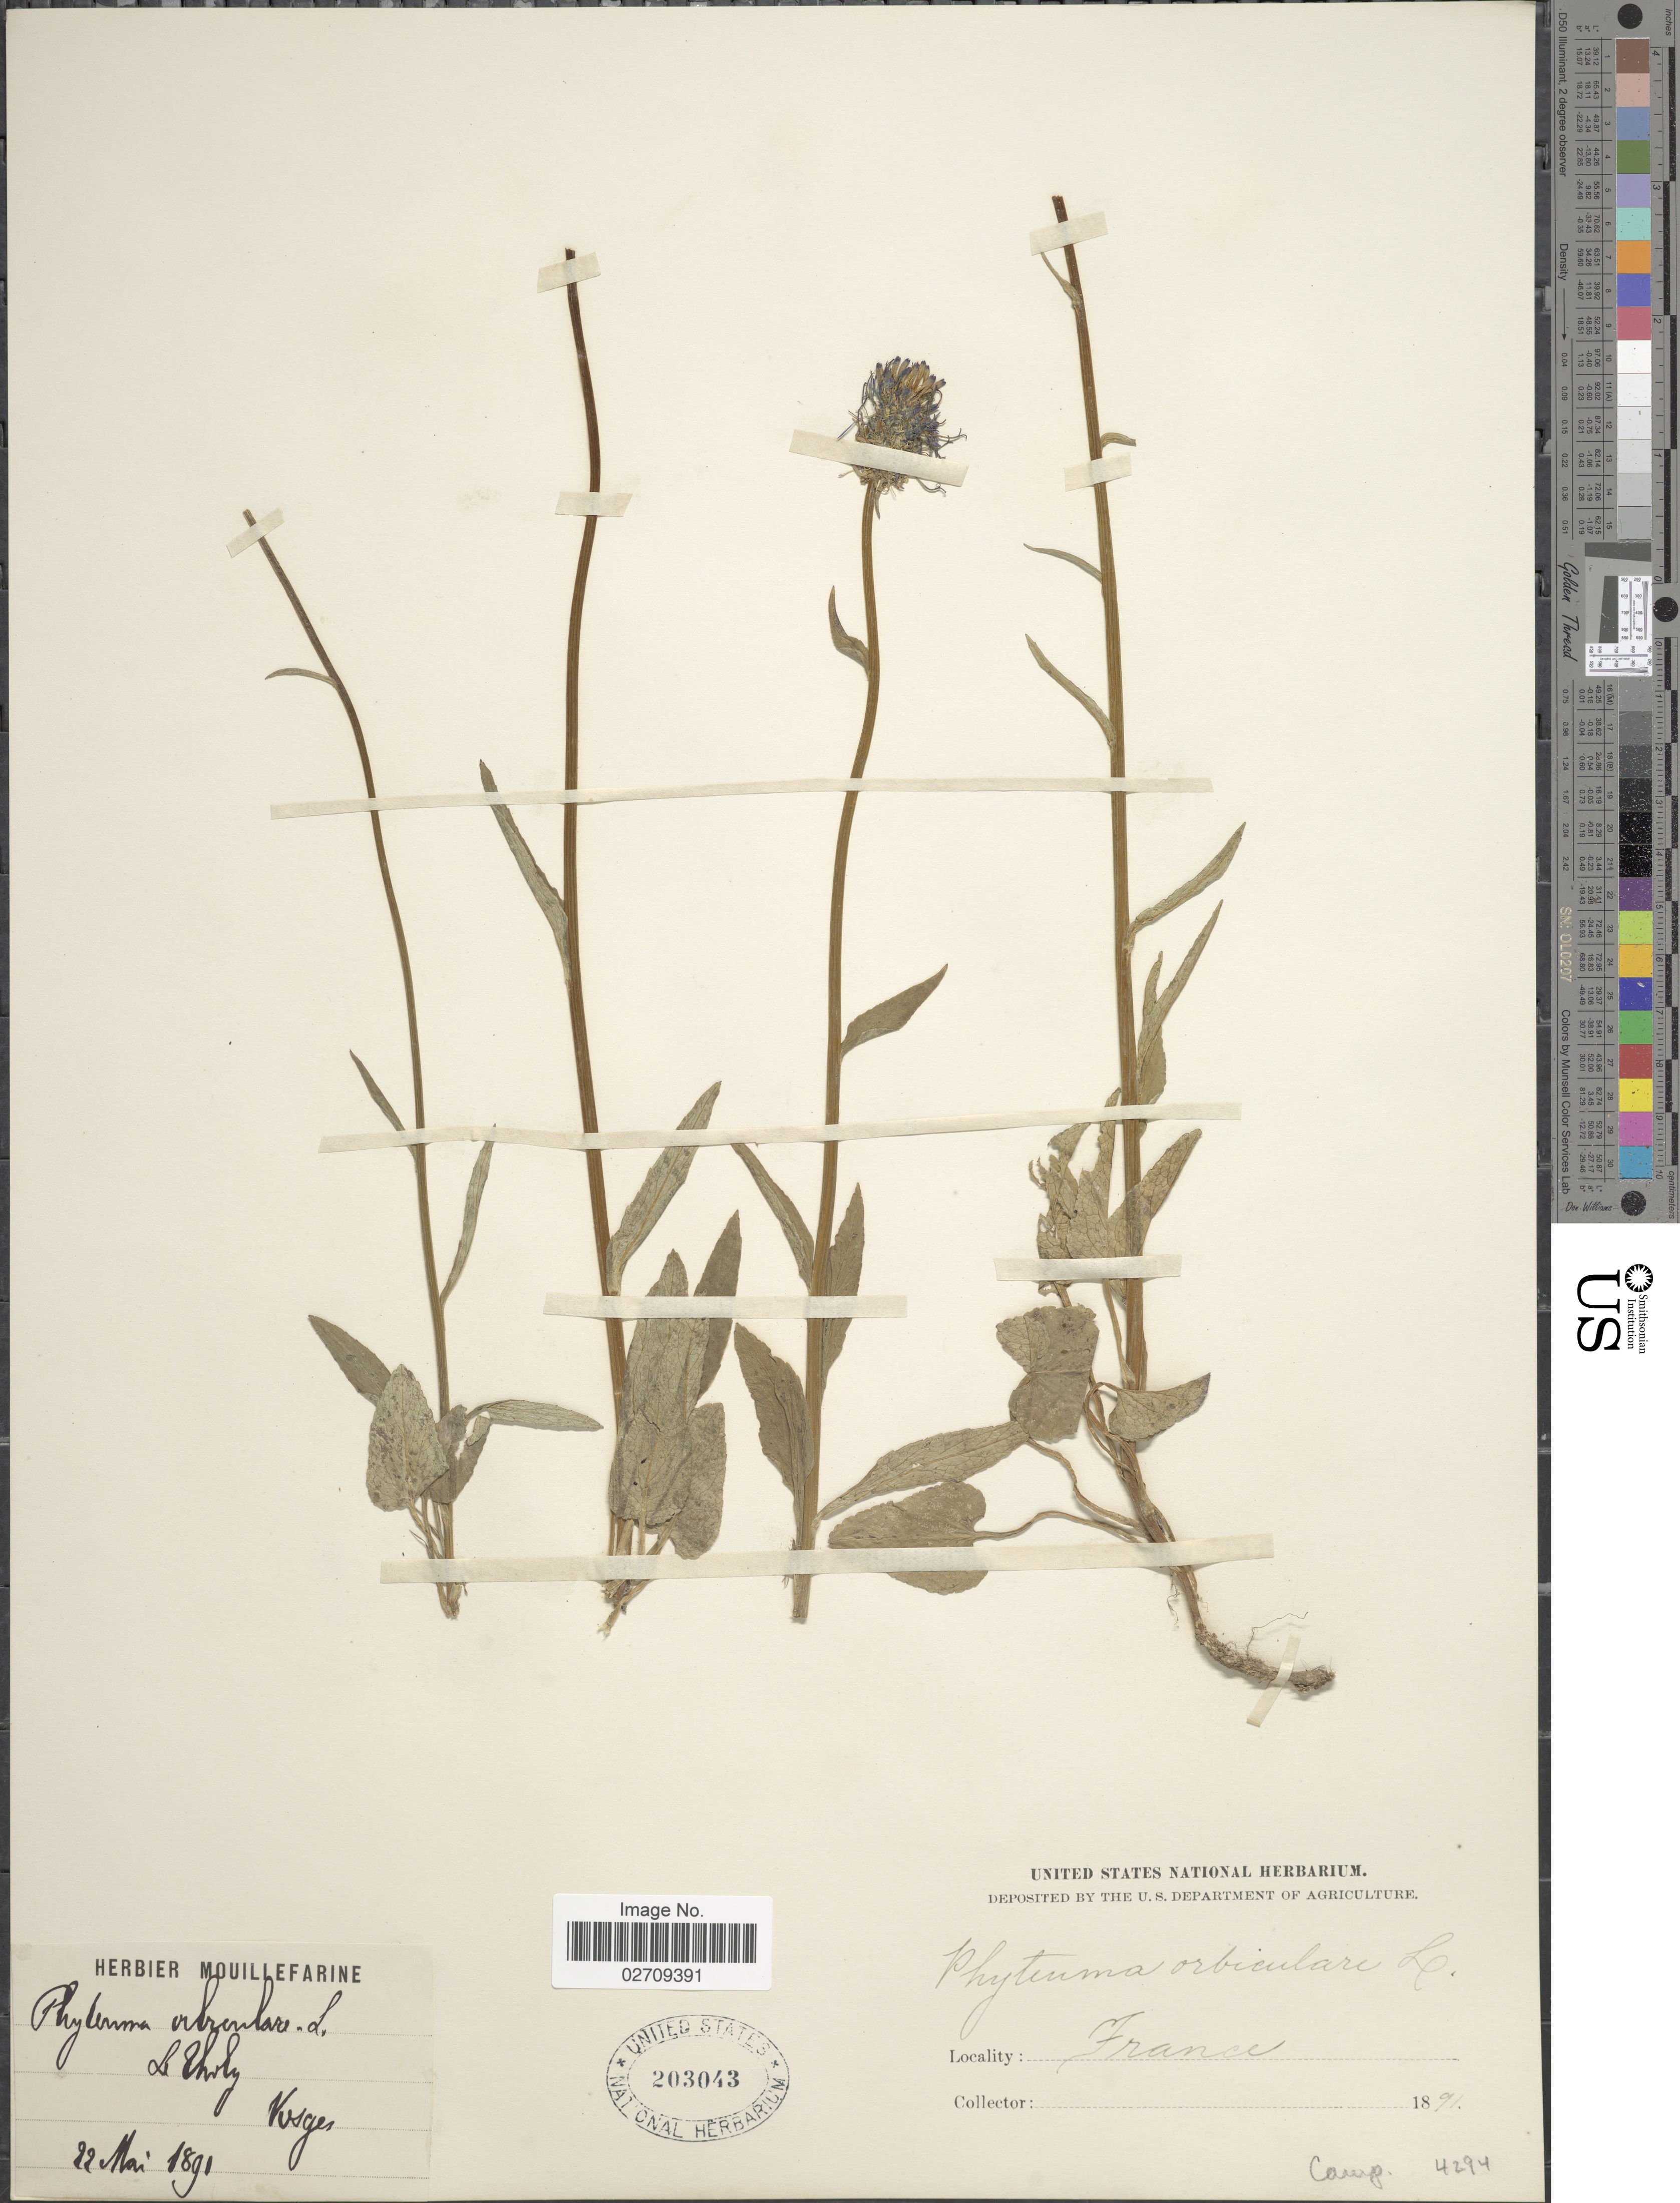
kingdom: Plantae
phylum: Tracheophyta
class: Magnoliopsida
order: Asterales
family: Campanulaceae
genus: Phyteuma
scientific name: Phyteuma orbiculare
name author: L.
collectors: ex herb. Mouillefarine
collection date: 1891-05-22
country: France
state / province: Grand Est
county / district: Vosges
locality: Le Tholy, Vosges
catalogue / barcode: US 203043